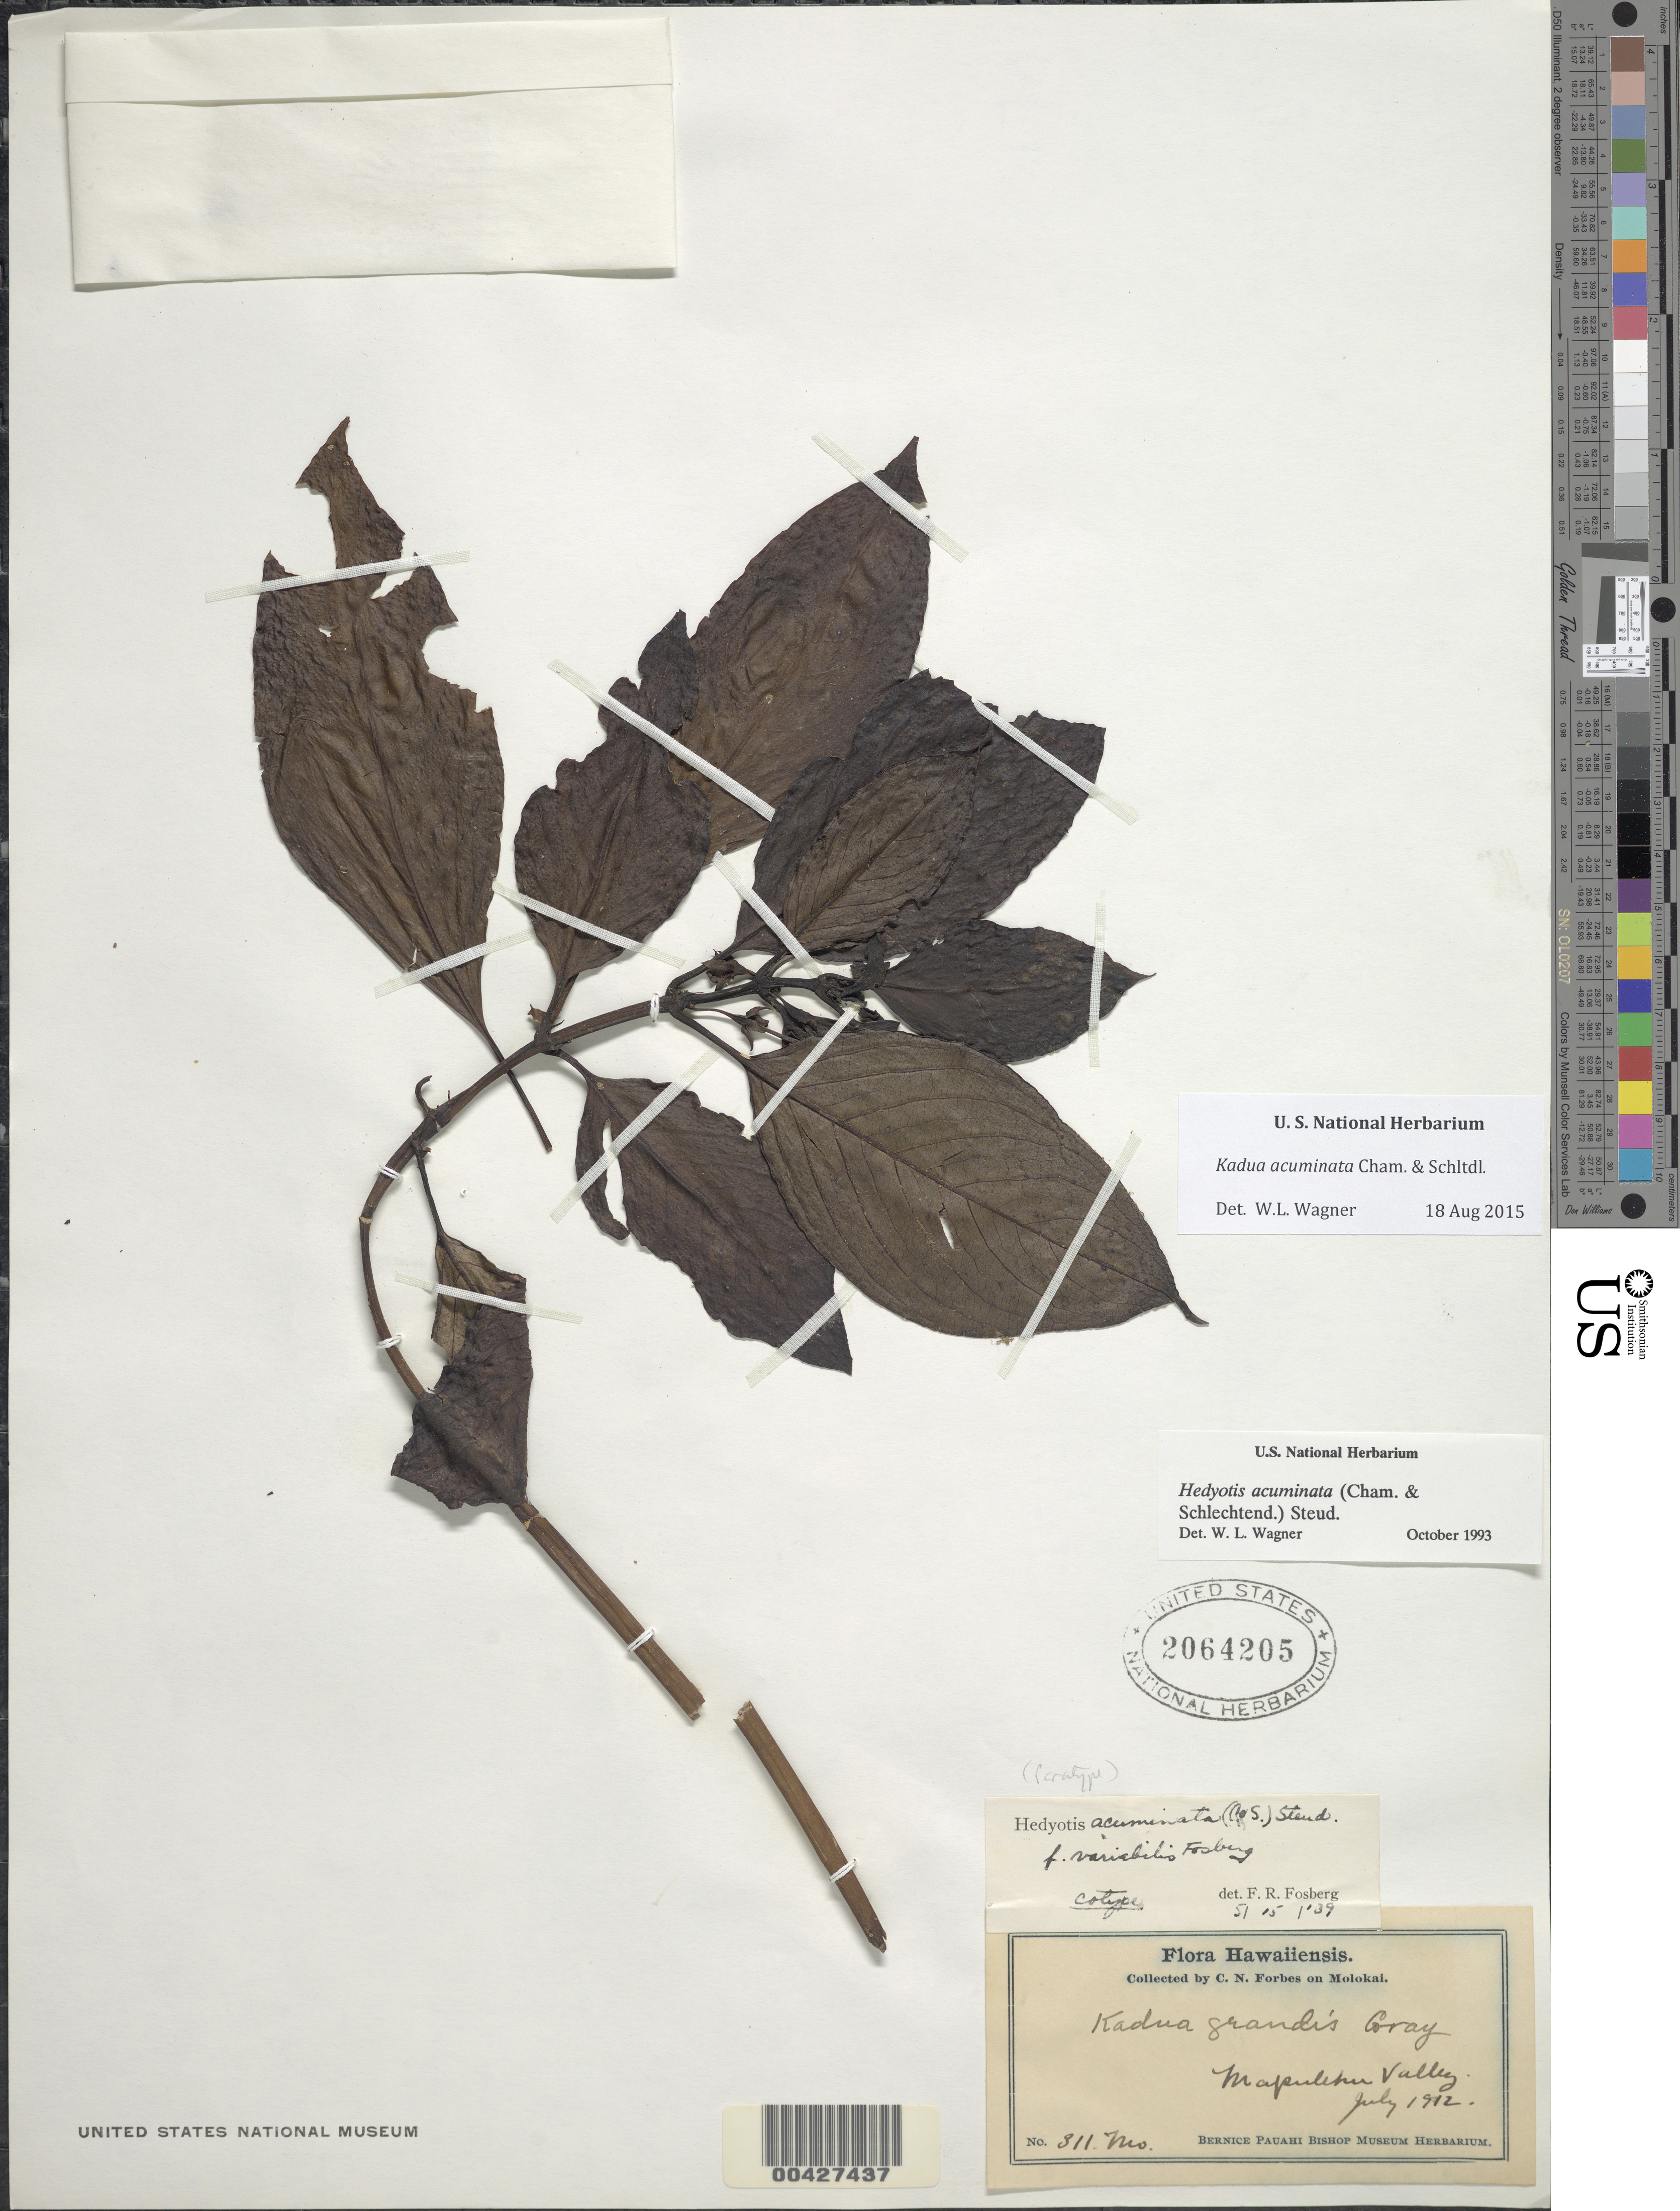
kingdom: Plantae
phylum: Tracheophyta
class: Magnoliopsida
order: Gentianales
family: Rubiaceae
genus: Kadua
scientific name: Kadua acuminata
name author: Cham. & Schltdl.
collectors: C. N. Forbes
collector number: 311.Mo.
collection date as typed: Jul 1912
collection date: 1912-07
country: United States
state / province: Hawaii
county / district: Maui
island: Moloka'i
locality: Mapulehu Valley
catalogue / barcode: US 2064205